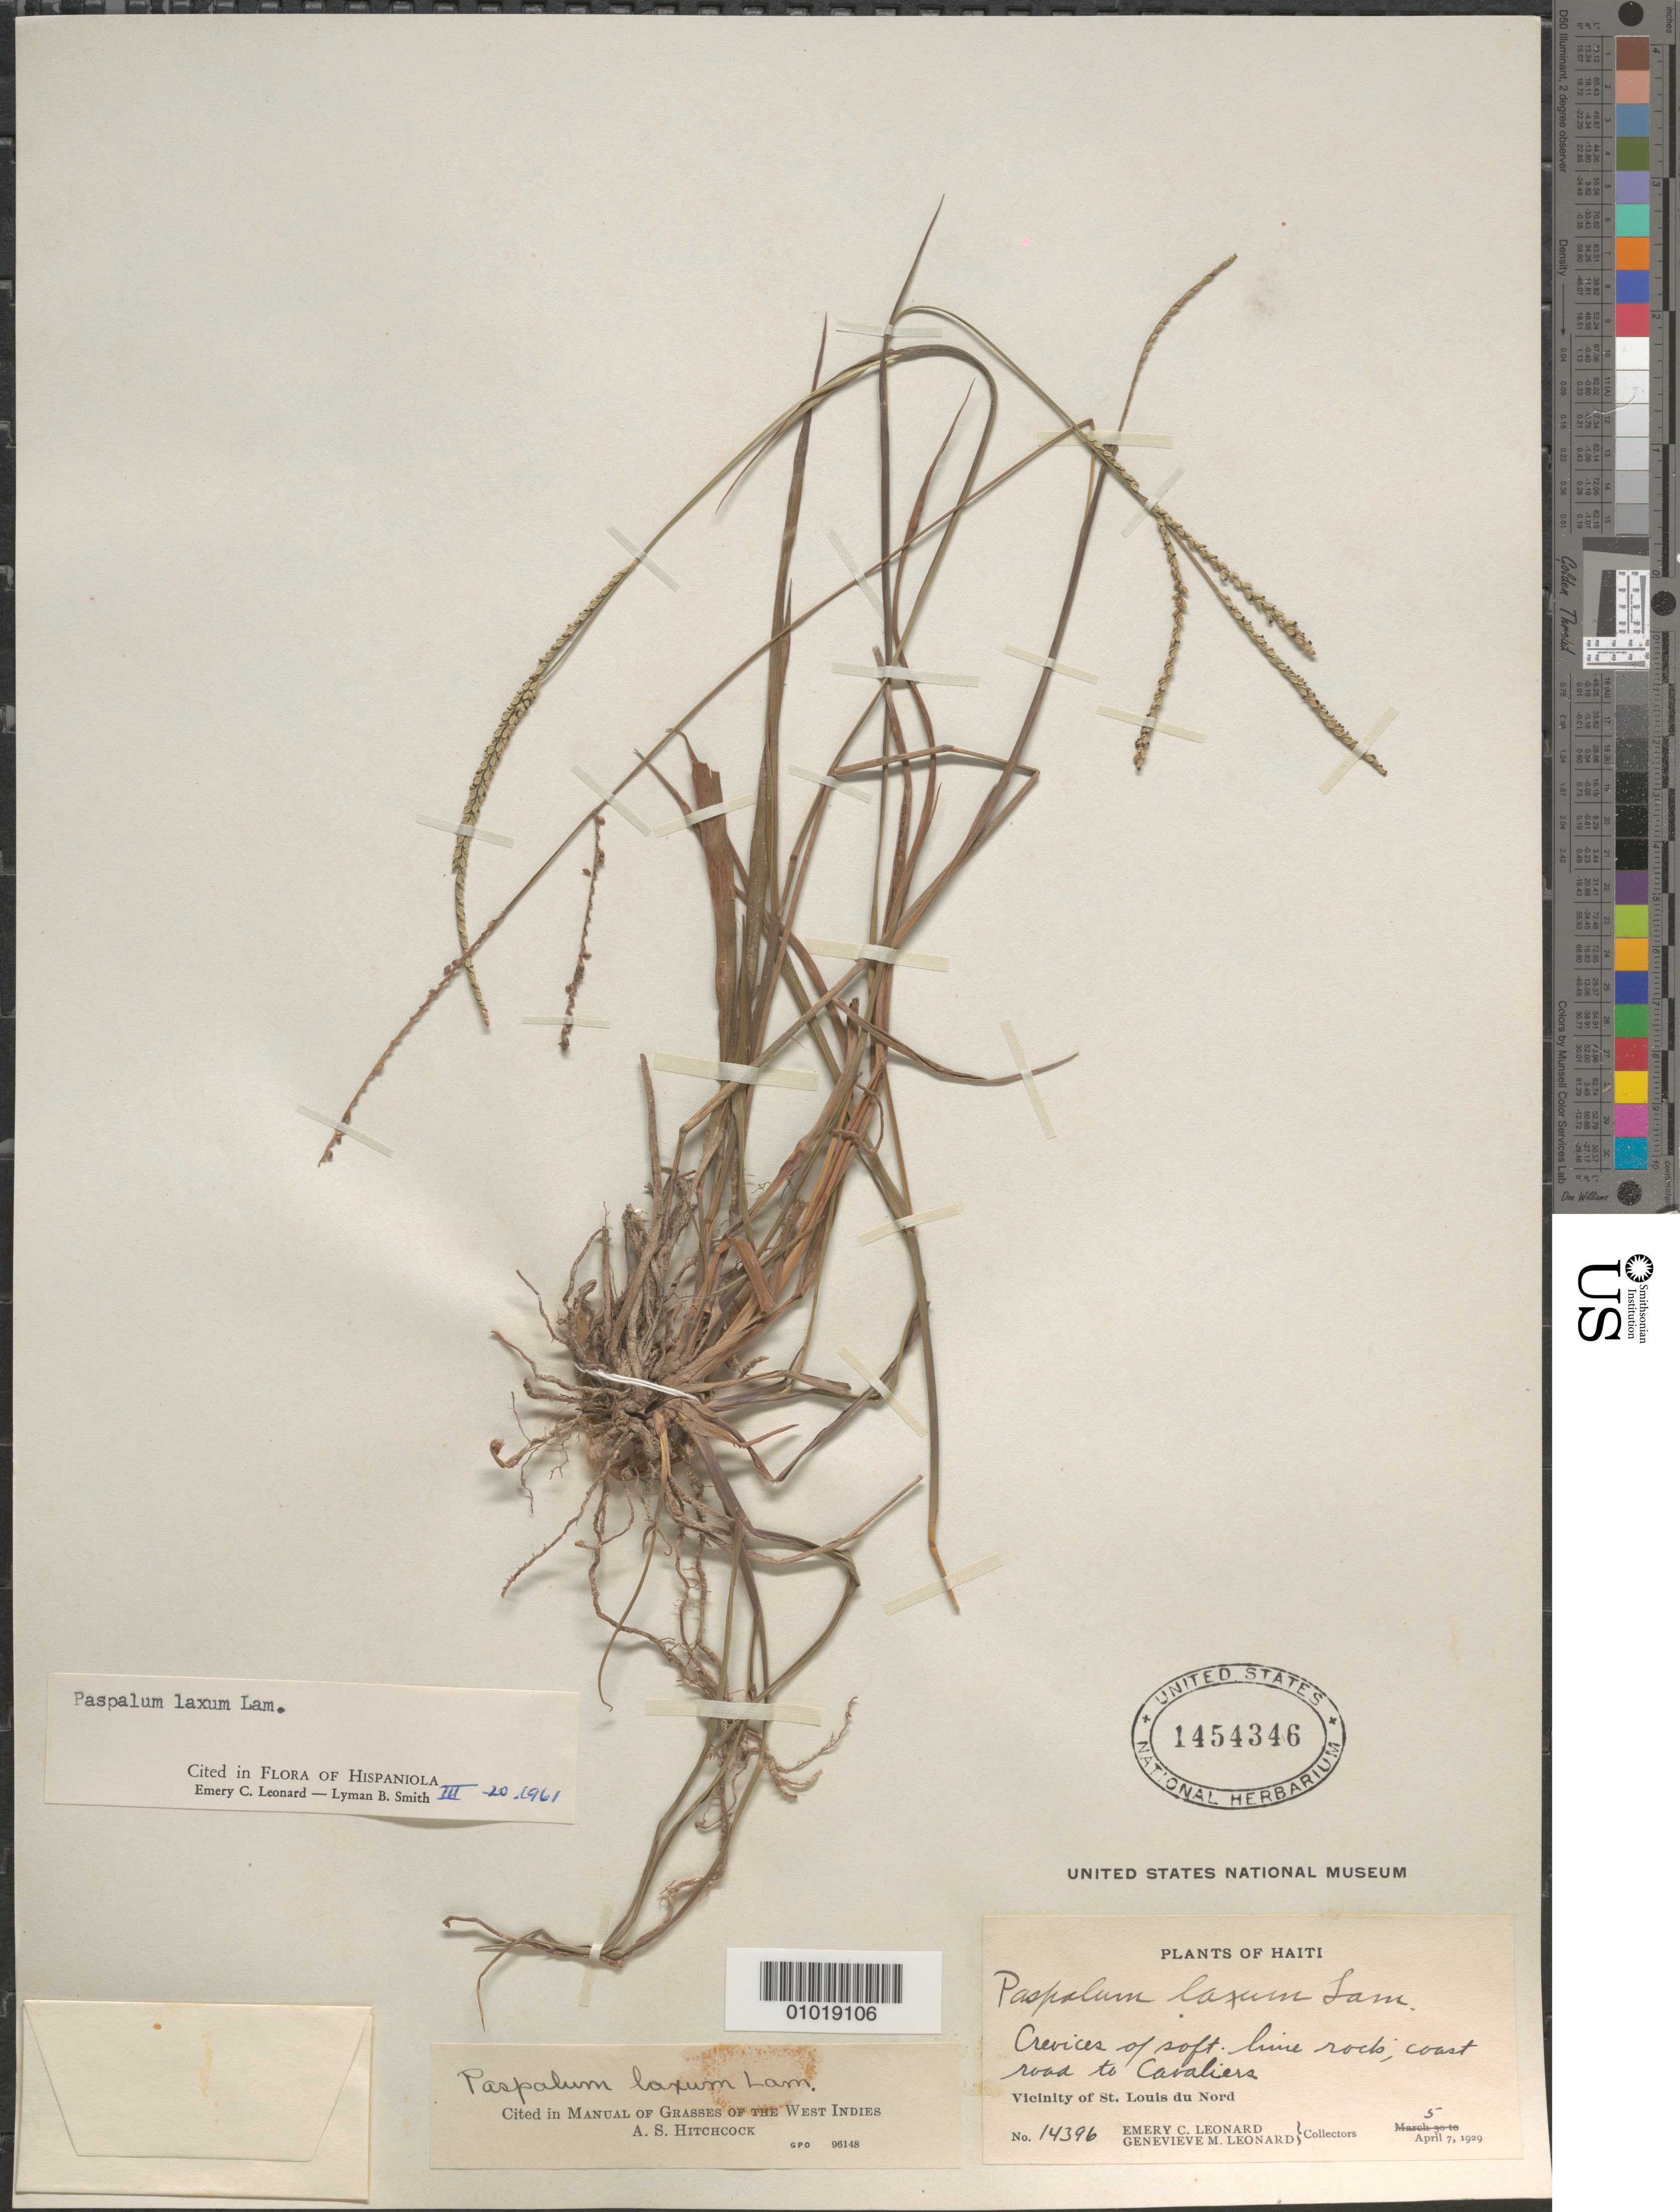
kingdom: Plantae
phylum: Tracheophyta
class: Liliopsida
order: Poales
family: Poaceae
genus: Paspalum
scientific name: Paspalum laxum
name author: Lam.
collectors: E. C. Leonard & G. M. Leonard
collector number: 14396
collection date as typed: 05 Apr 1929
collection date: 1929-04-05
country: Haiti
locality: Vicinity of St. Louis du Nord, coast road to Cavaliers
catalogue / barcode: US 1454346